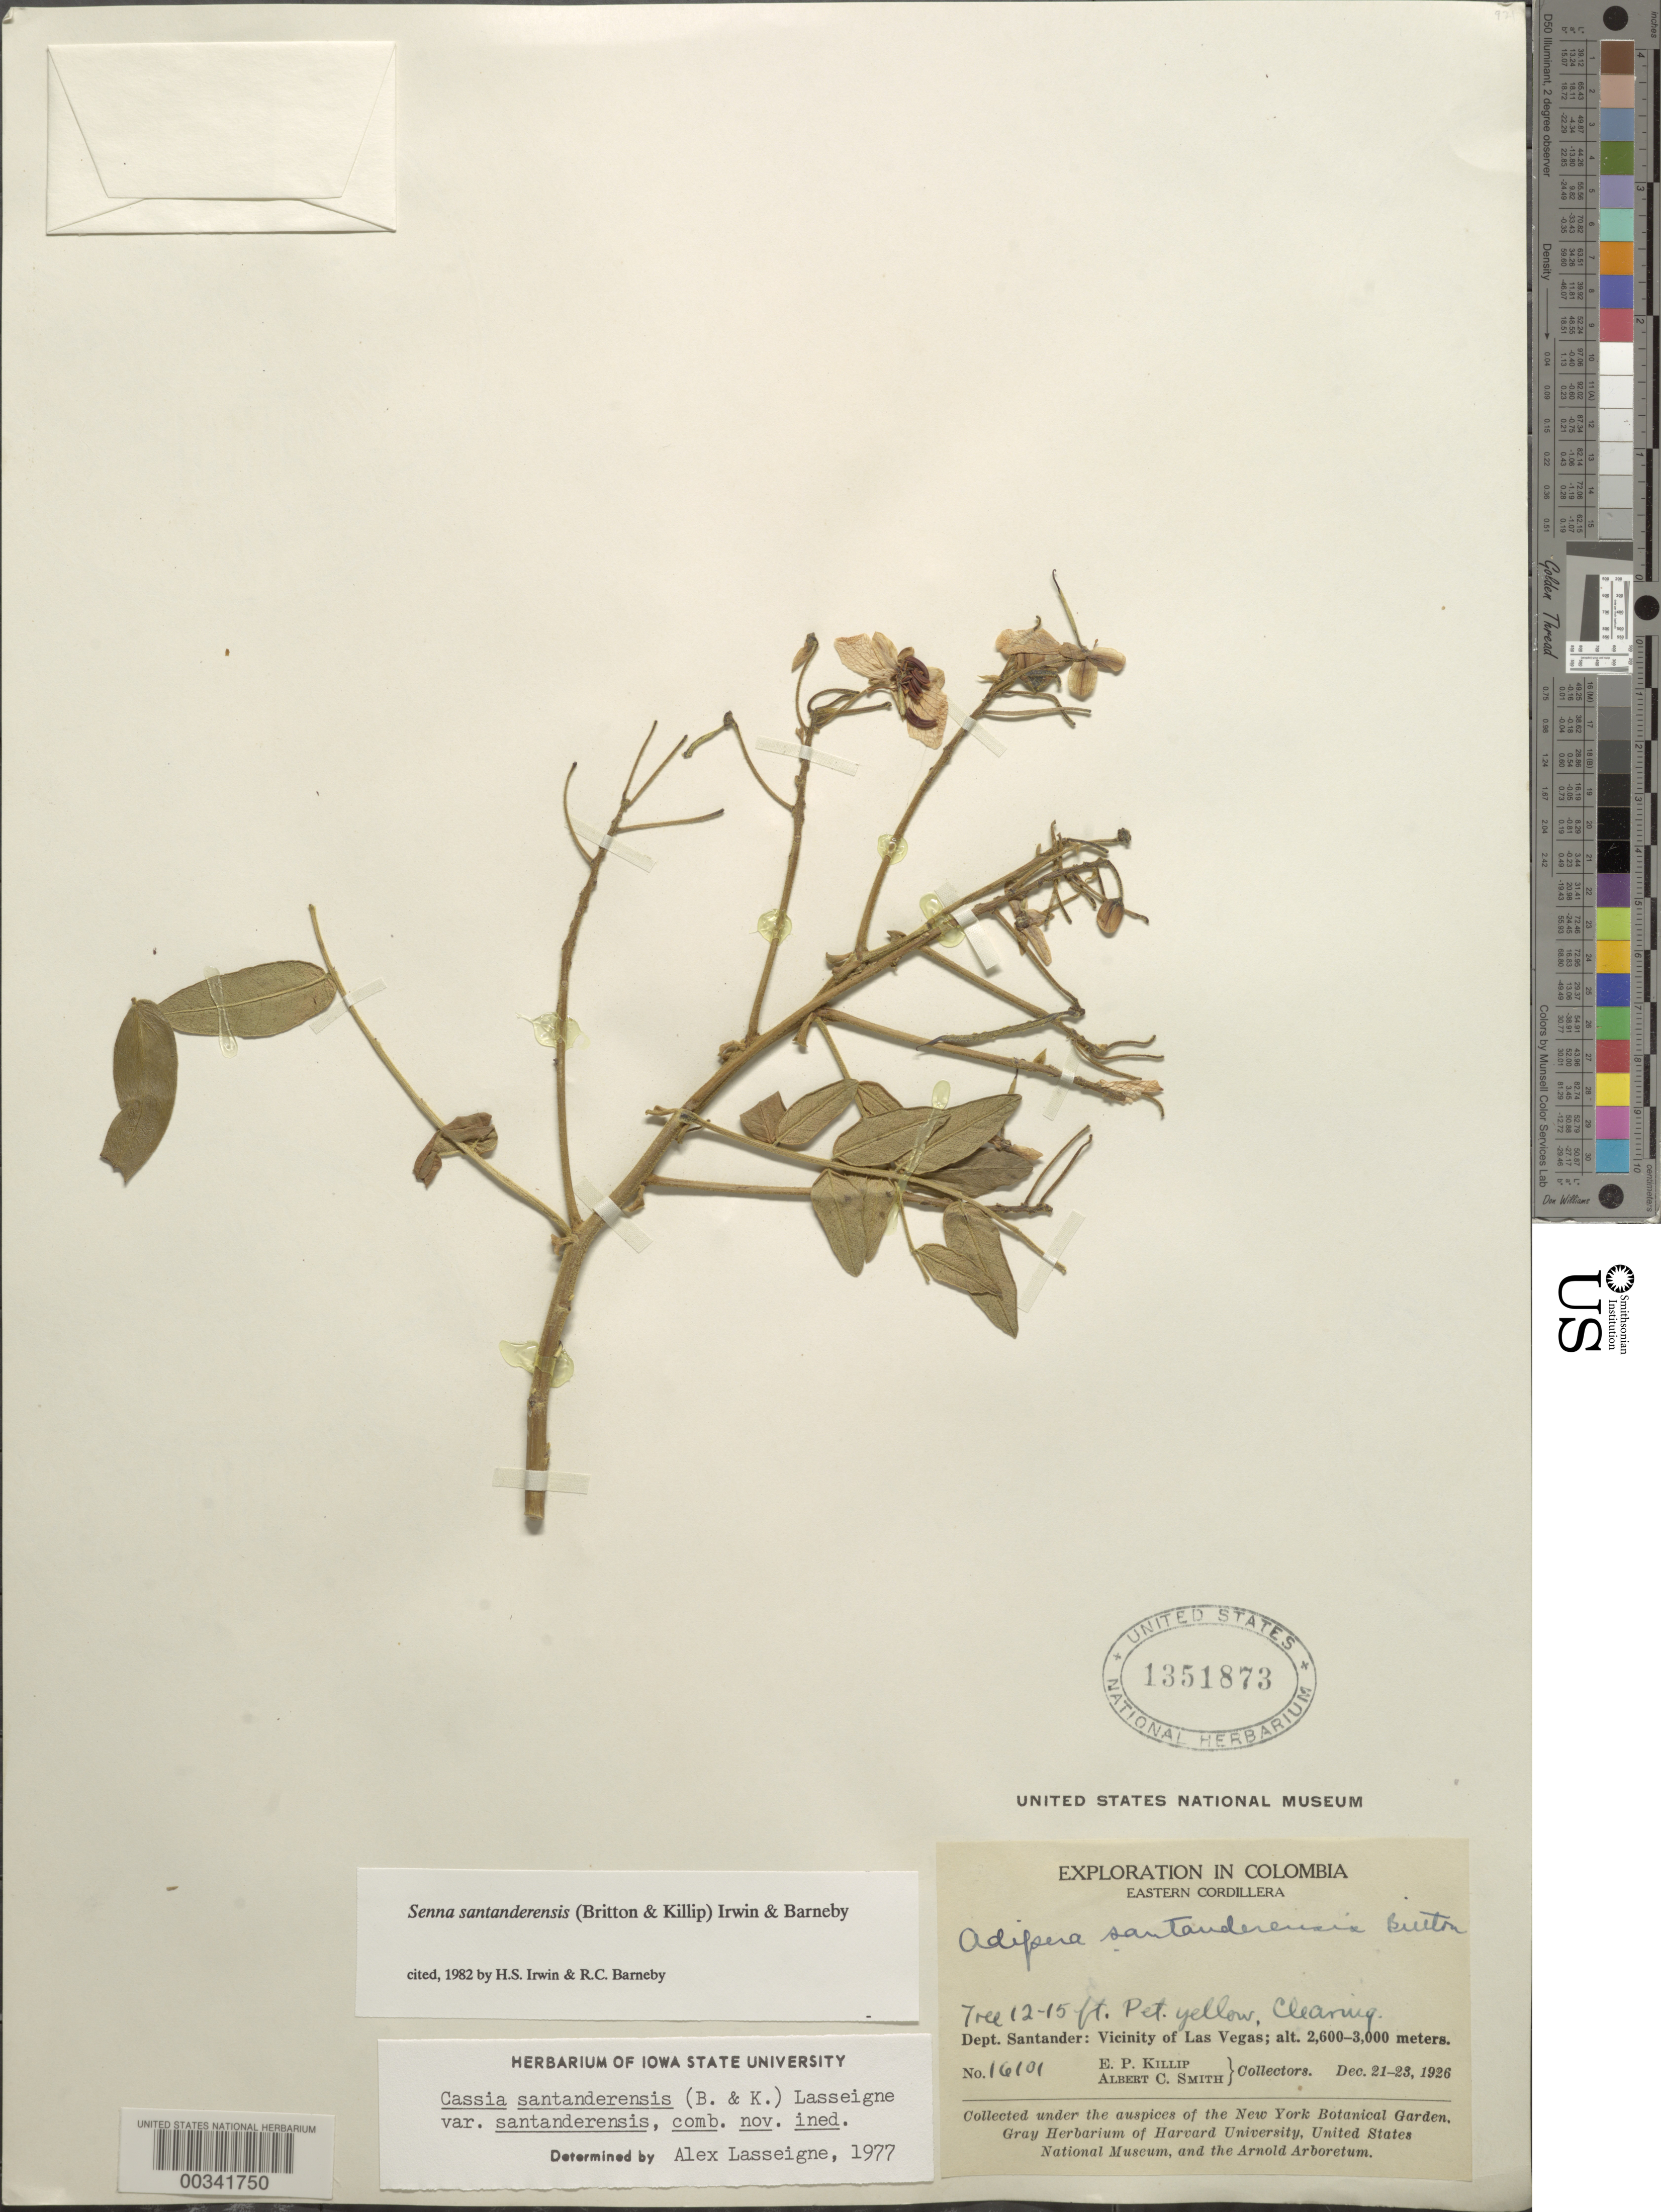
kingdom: Plantae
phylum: Tracheophyta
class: Magnoliopsida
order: Fabales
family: Fabaceae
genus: Senna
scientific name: Senna santanderensis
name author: (Britton & Killip) H.S. Irwin & Barneby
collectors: E. P. Killip & A. C. Smith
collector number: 16101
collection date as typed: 21 Dec 1920 to 23 Dec 1920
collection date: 1926-12-21/1926-12-23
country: Colombia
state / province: Santander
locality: Vicinity of Las Vegas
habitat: Clearing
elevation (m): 2600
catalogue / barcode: US 1351873